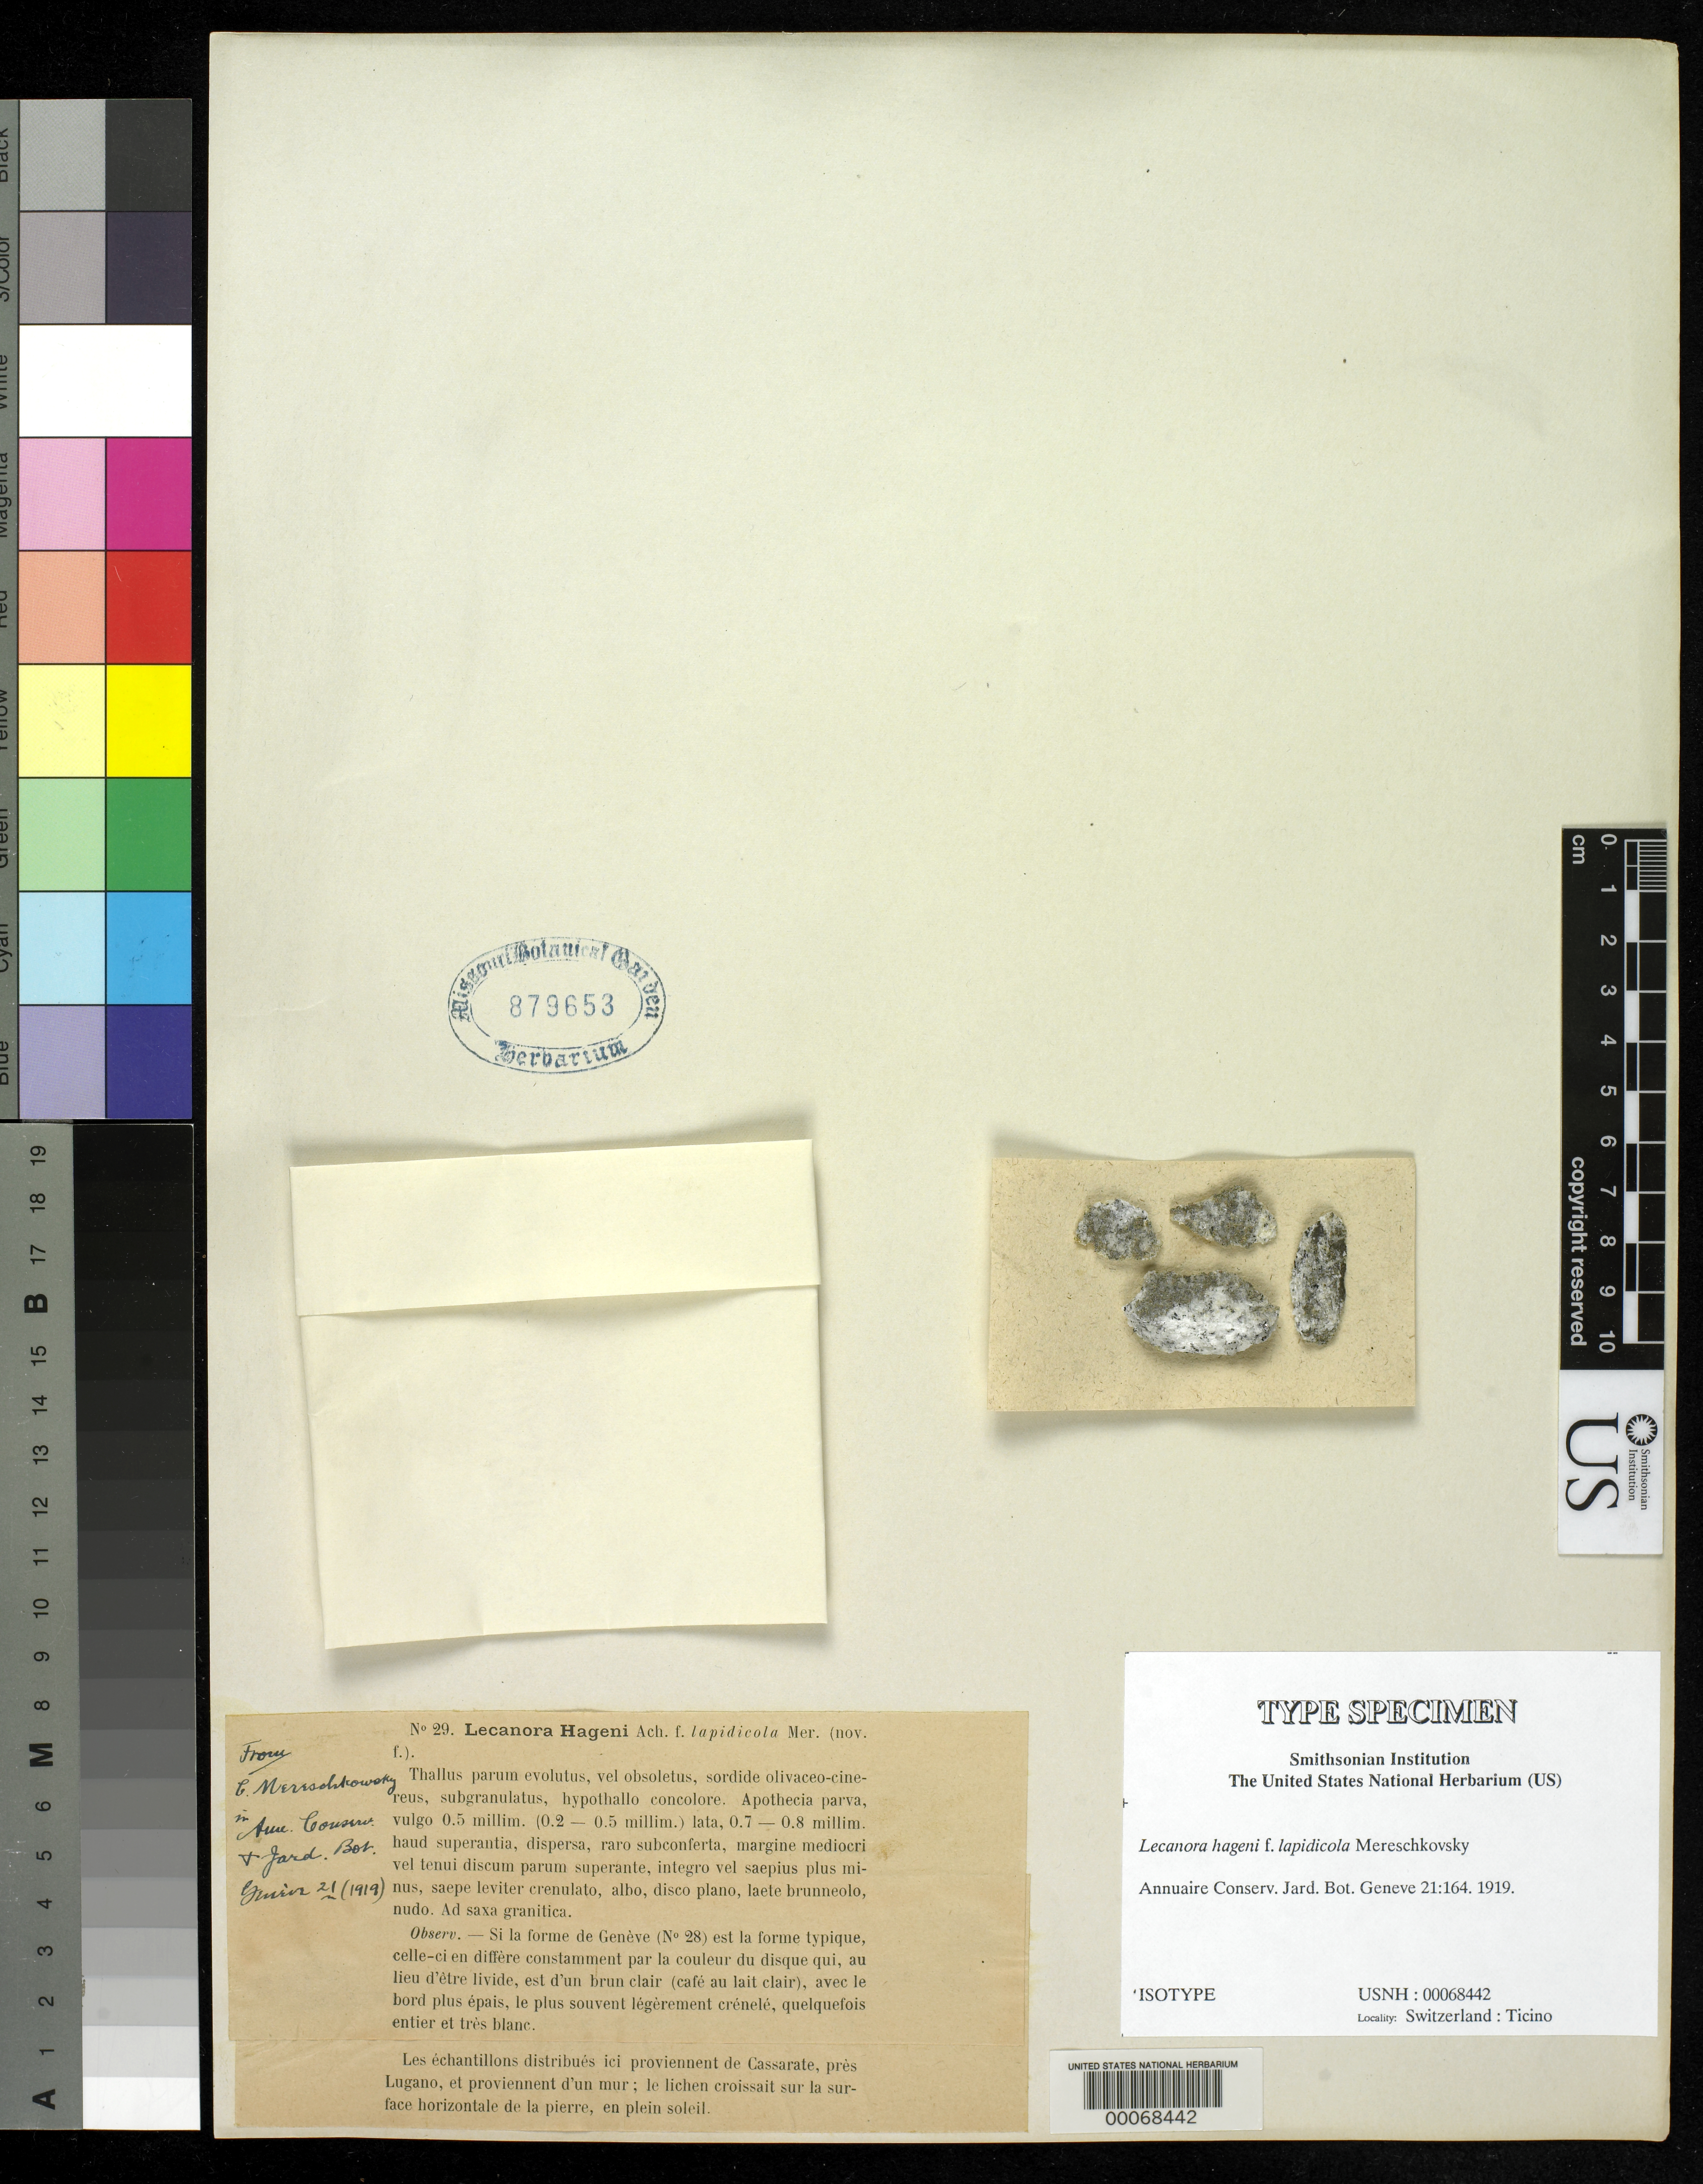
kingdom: Fungi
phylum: Ascomycota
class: Lecanoromycetes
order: Lecanorales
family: Lecanoraceae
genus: Lecanora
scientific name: Lecanora hagenii f. lapidicola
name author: Mereschk.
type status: Isotype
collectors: K. S. Mereschkovsky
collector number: Mer. Exs. 29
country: Switzerland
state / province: Ticino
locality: Cassarate, Lugano.